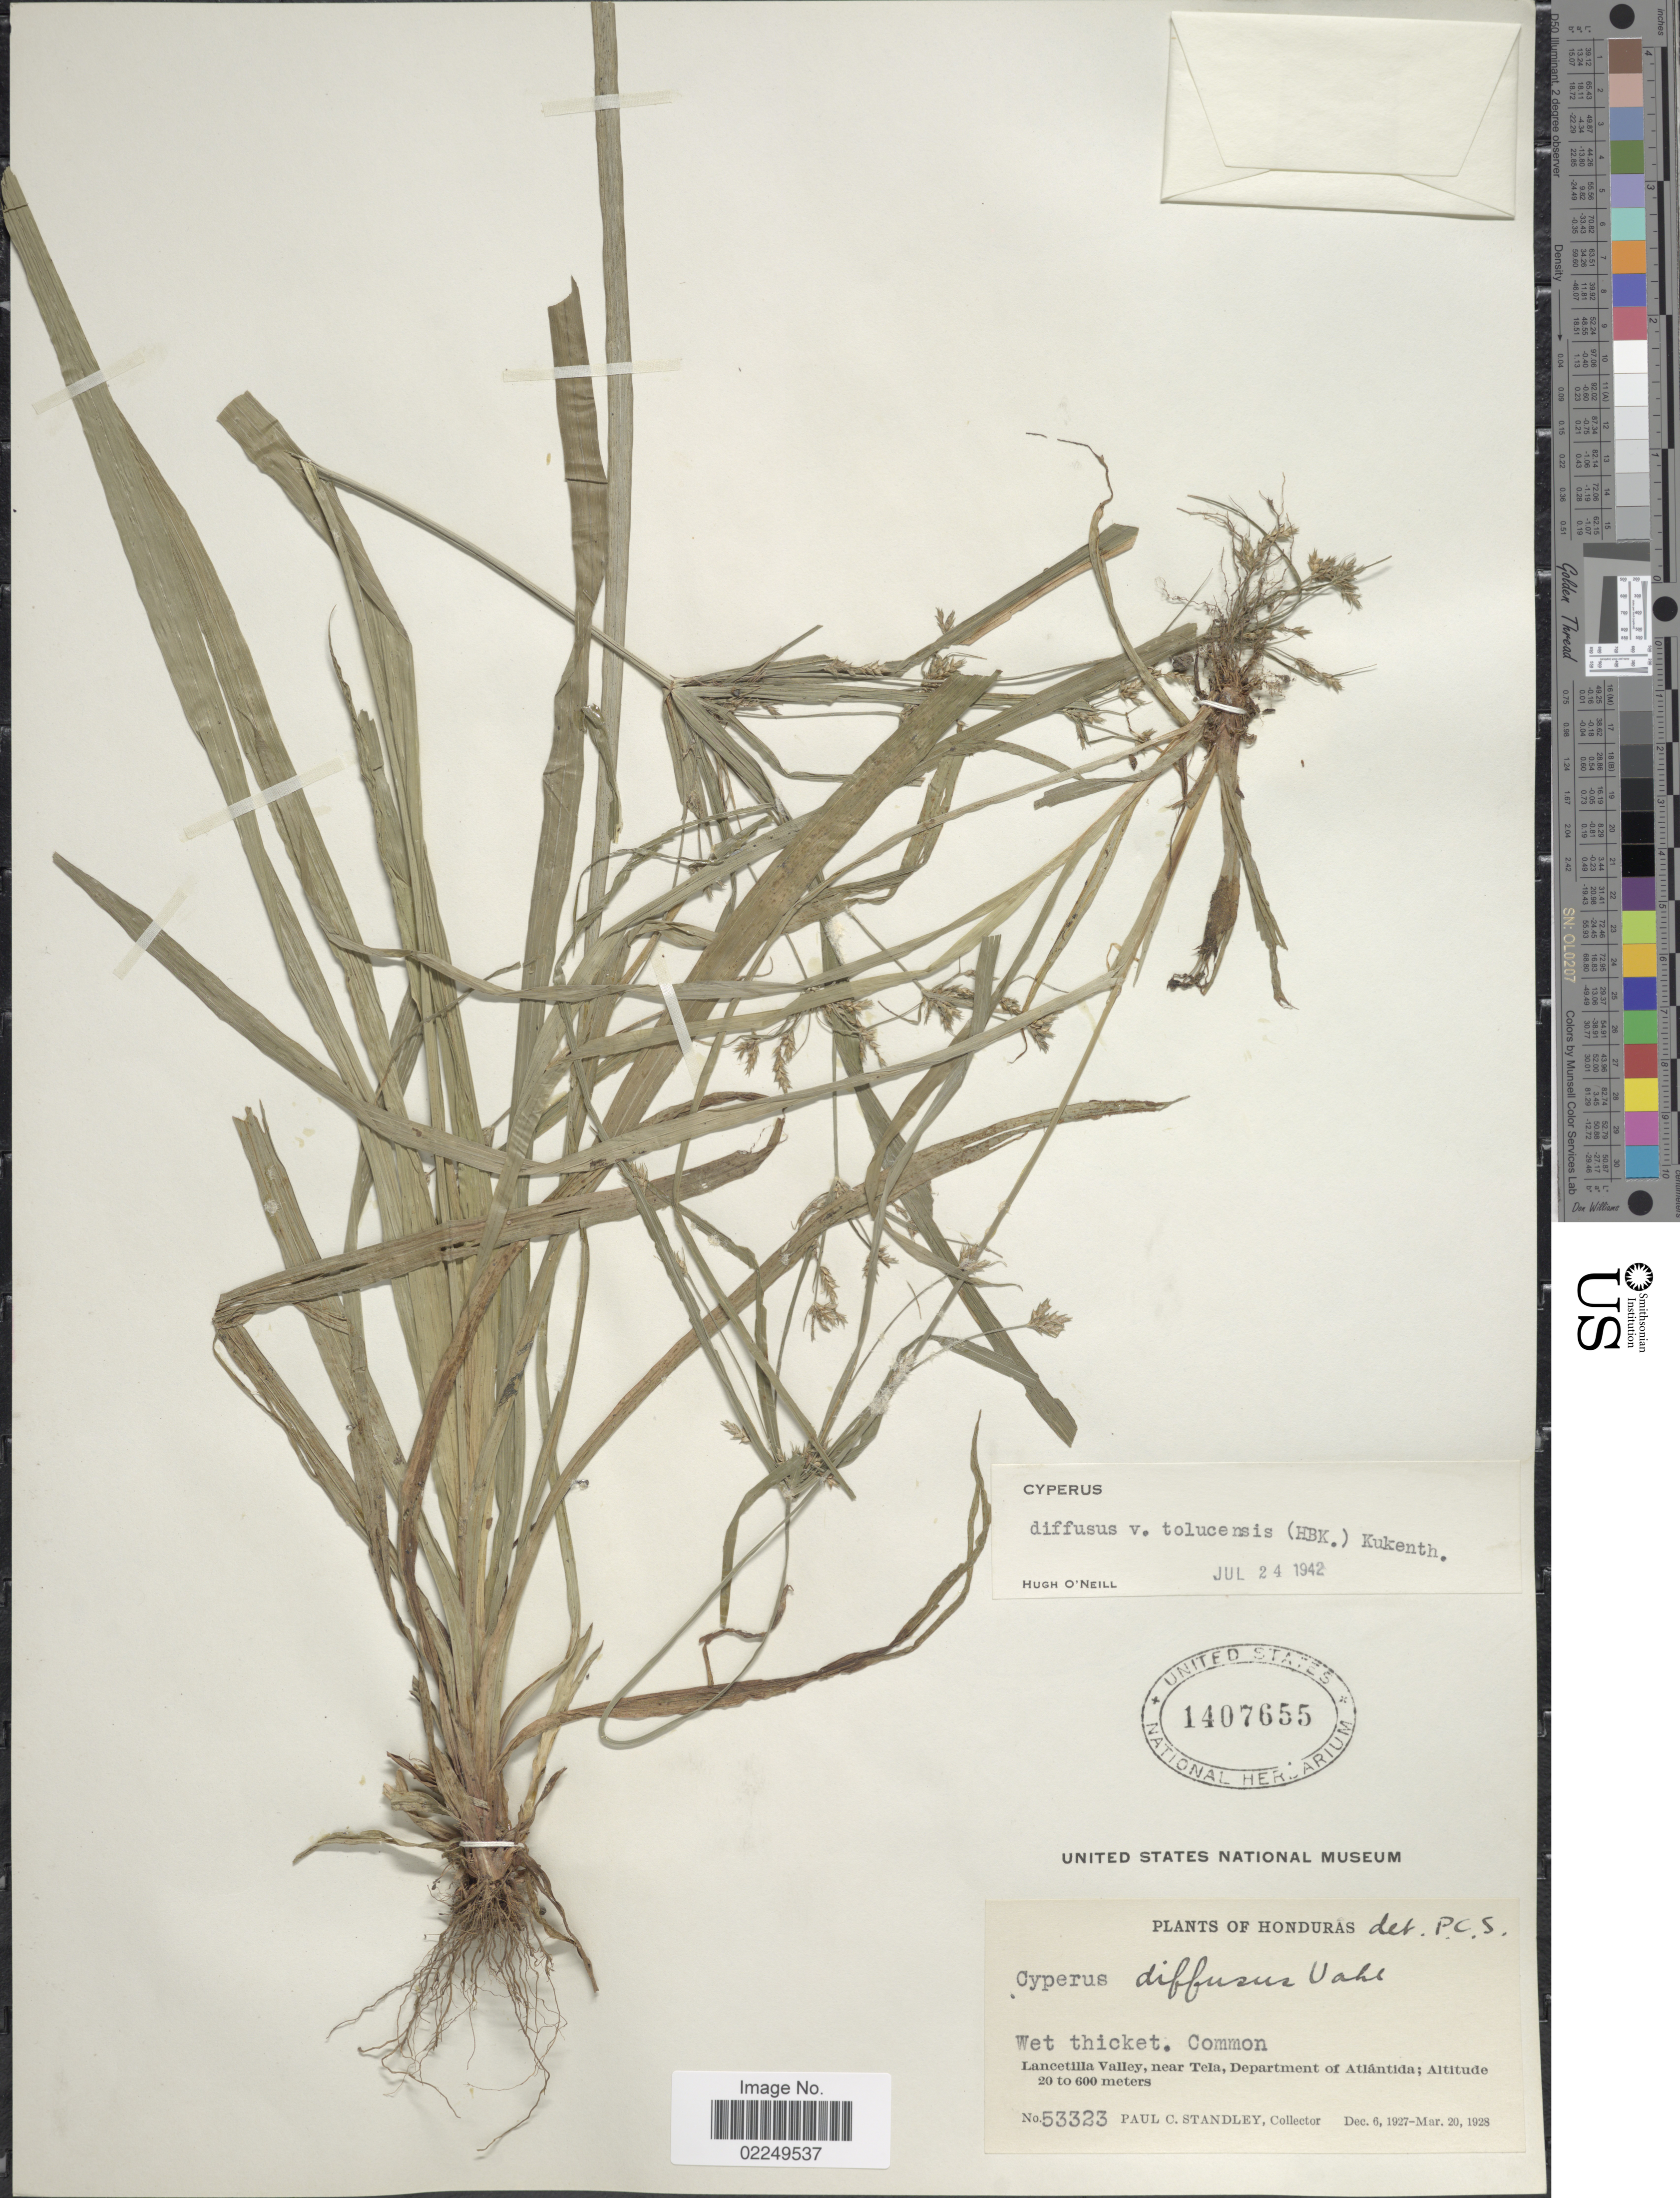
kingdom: Plantae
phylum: Tracheophyta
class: Liliopsida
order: Poales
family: Cyperaceae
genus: Cyperus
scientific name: Cyperus laxus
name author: Lam.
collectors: P. C. Standley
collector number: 53323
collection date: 1927-12-06/1928-03-20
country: Honduras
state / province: Atlántida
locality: Lancetilla Valley, near Tela, Department of Atlantida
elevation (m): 20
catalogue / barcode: US 1407655